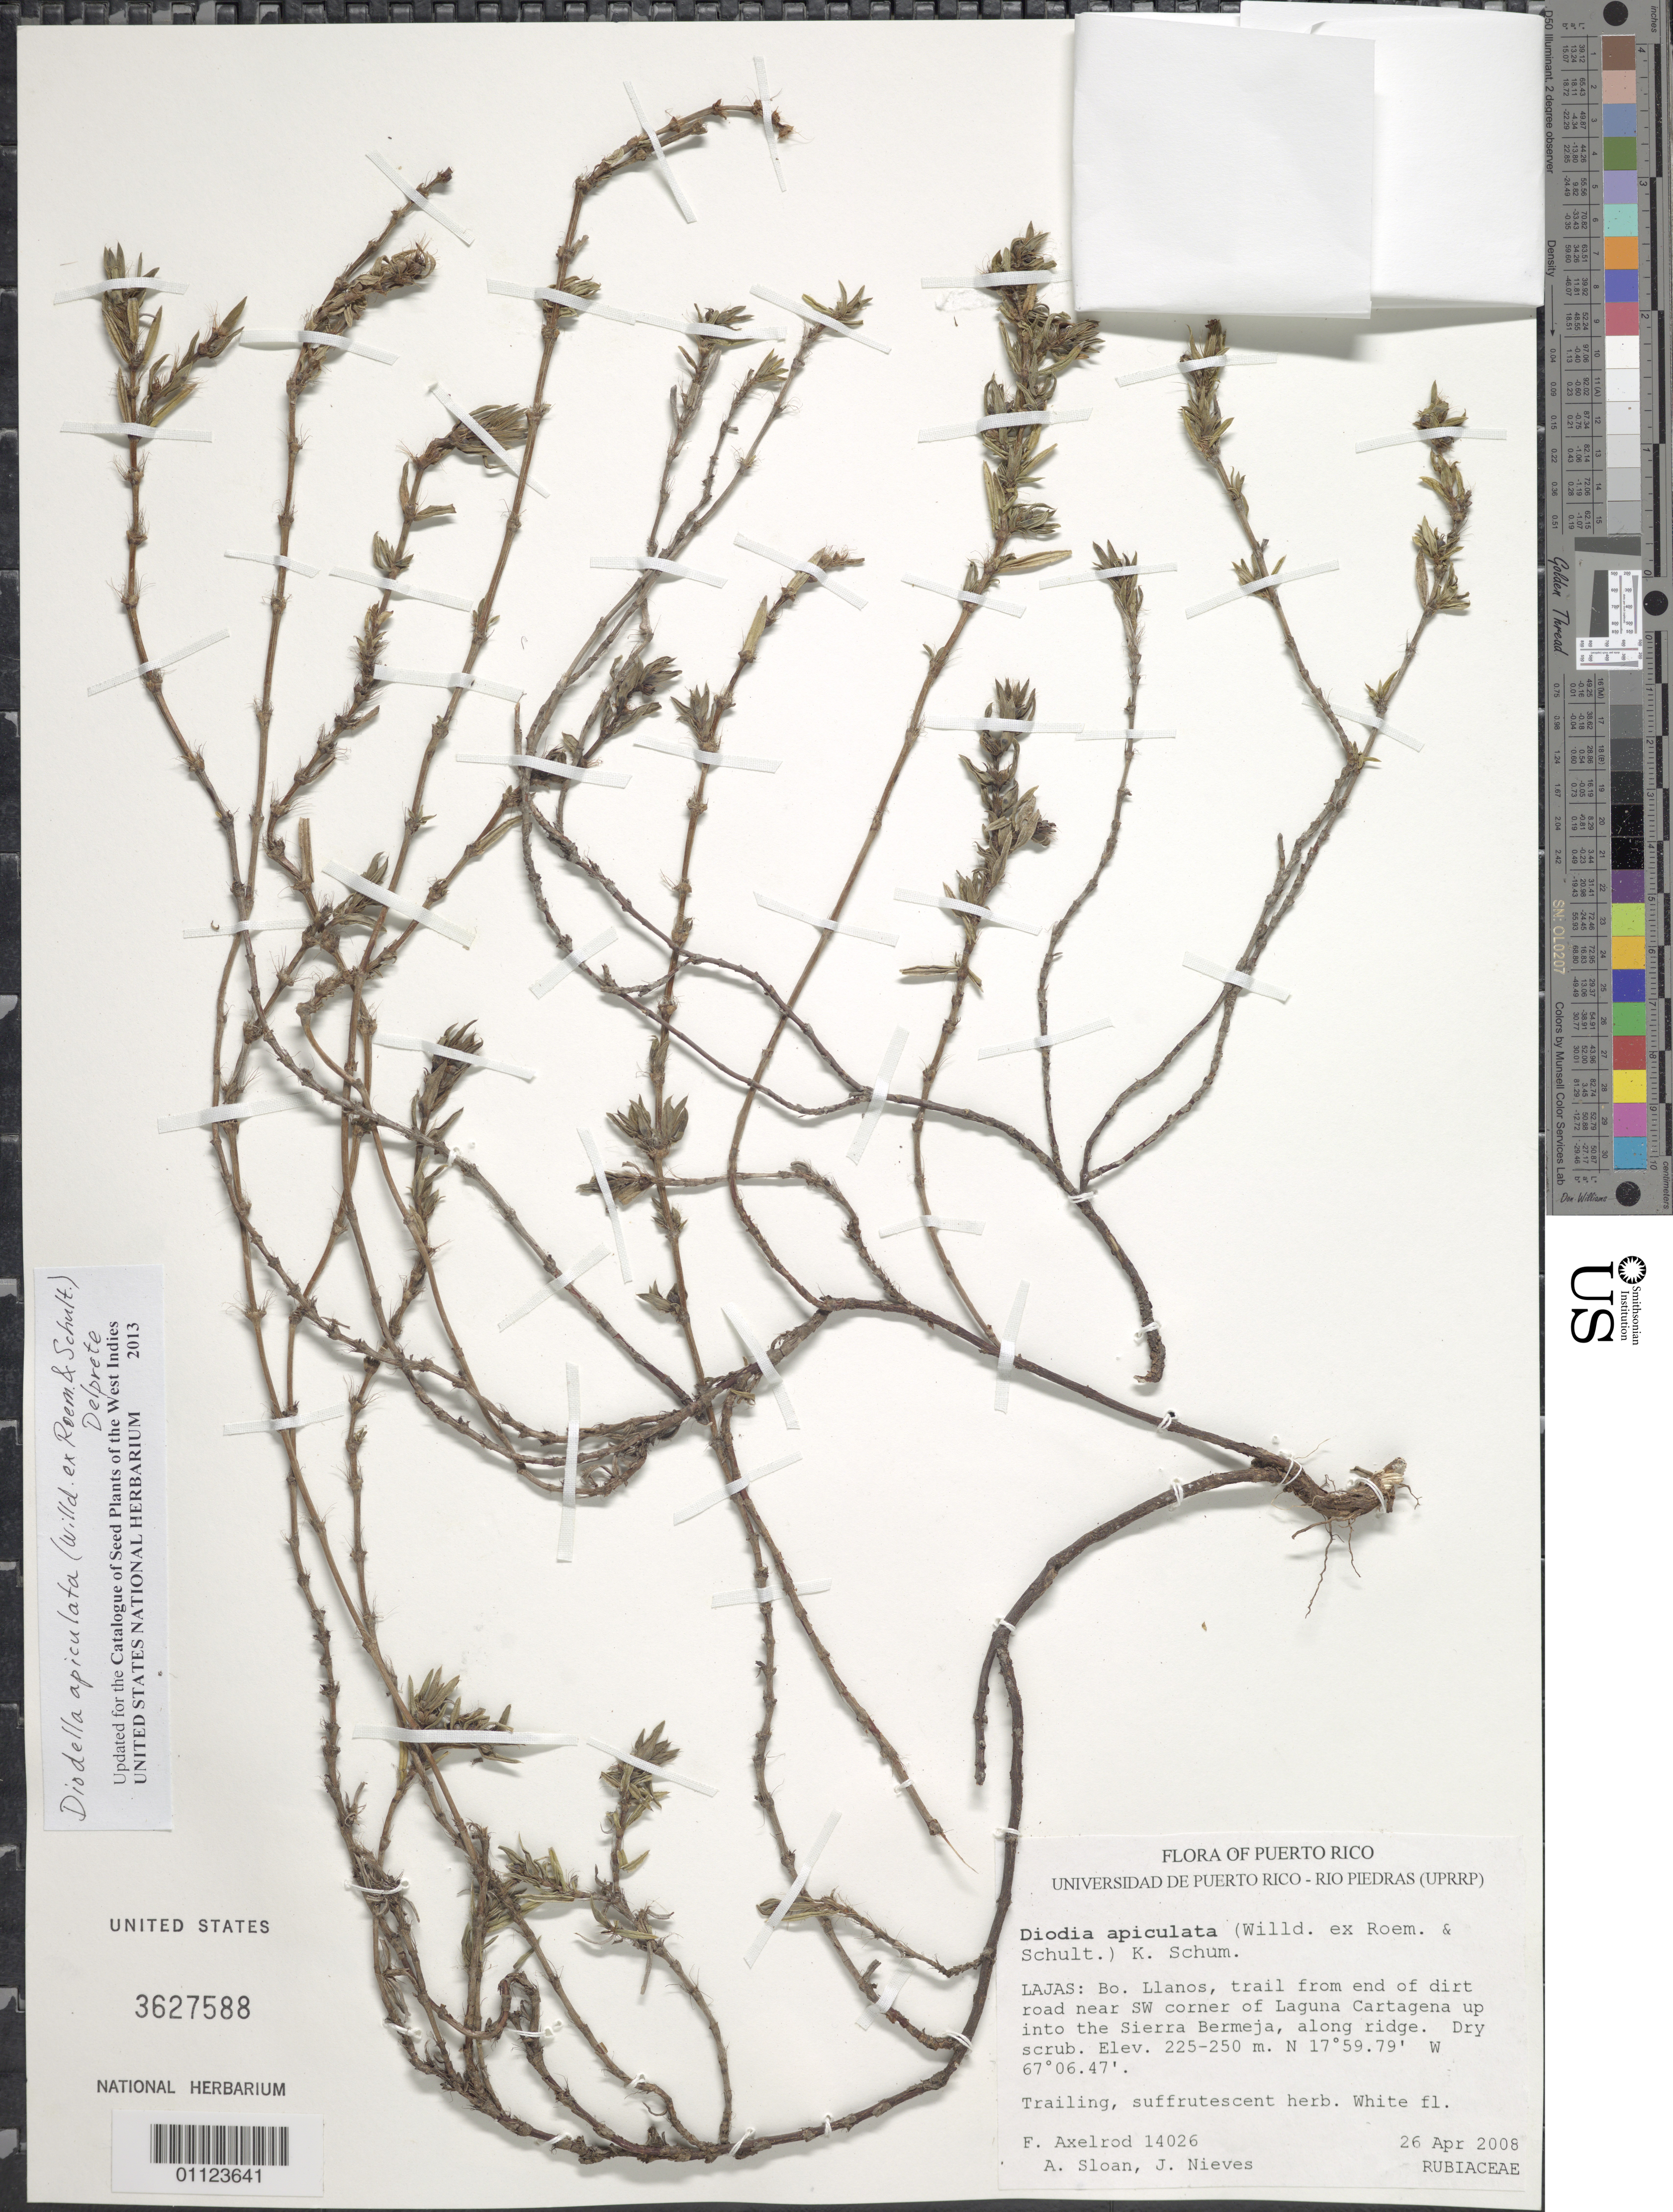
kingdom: Plantae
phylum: Tracheophyta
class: Magnoliopsida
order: Gentianales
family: Rubiaceae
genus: Diodella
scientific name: Diodella apiculata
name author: (Willd. ex Roem. & Schult.) Delprete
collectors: F. S. Axelrod, A. Sloan & J. Nieves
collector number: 14026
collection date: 2008-04-26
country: Puerto Rico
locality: Lajas: Bo. Llanos, trail from end of dirt road near SW corner of Laguna Catagena into the Sierra Bermeja.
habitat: Along ridge. Dry scrub.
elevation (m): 225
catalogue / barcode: US 3627588